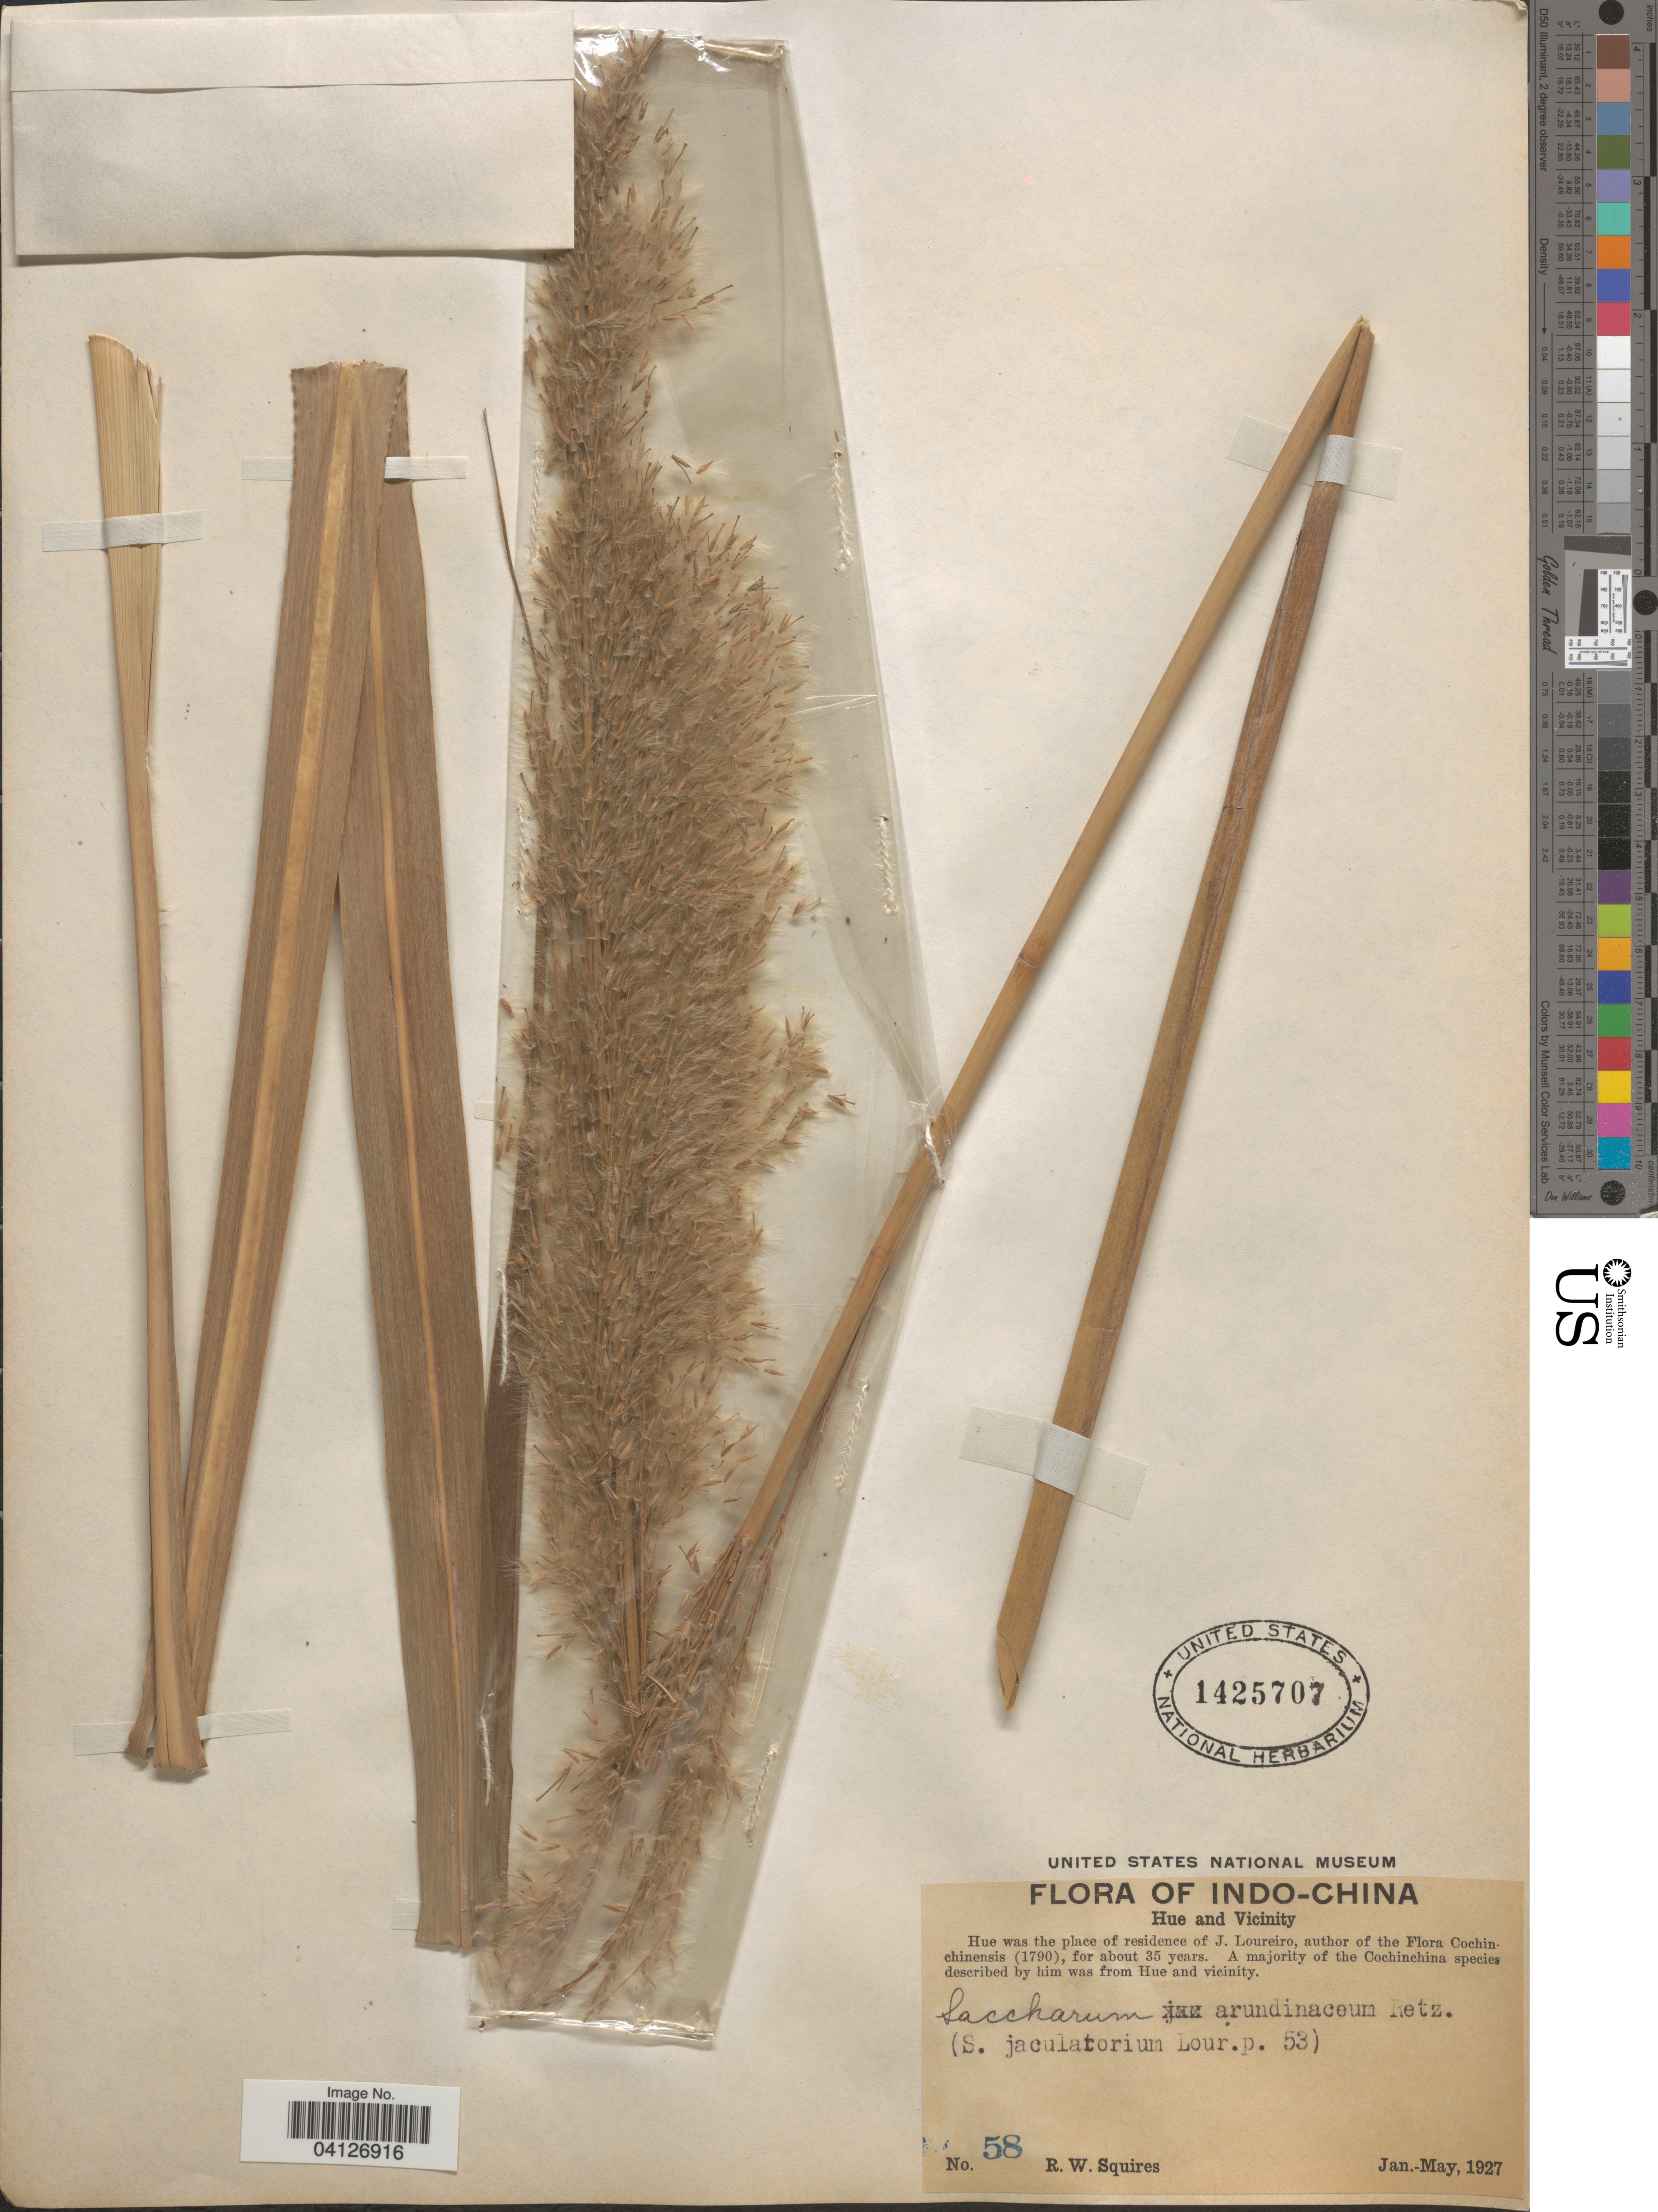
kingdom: Plantae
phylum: Tracheophyta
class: Liliopsida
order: Poales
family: Poaceae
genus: Saccharum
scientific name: Saccharum arundinaceum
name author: Retz.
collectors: R. Squires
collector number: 58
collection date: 1927-01/1927-05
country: Vietnam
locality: Indo-China. Hue and Vicinity.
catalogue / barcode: US 1425707